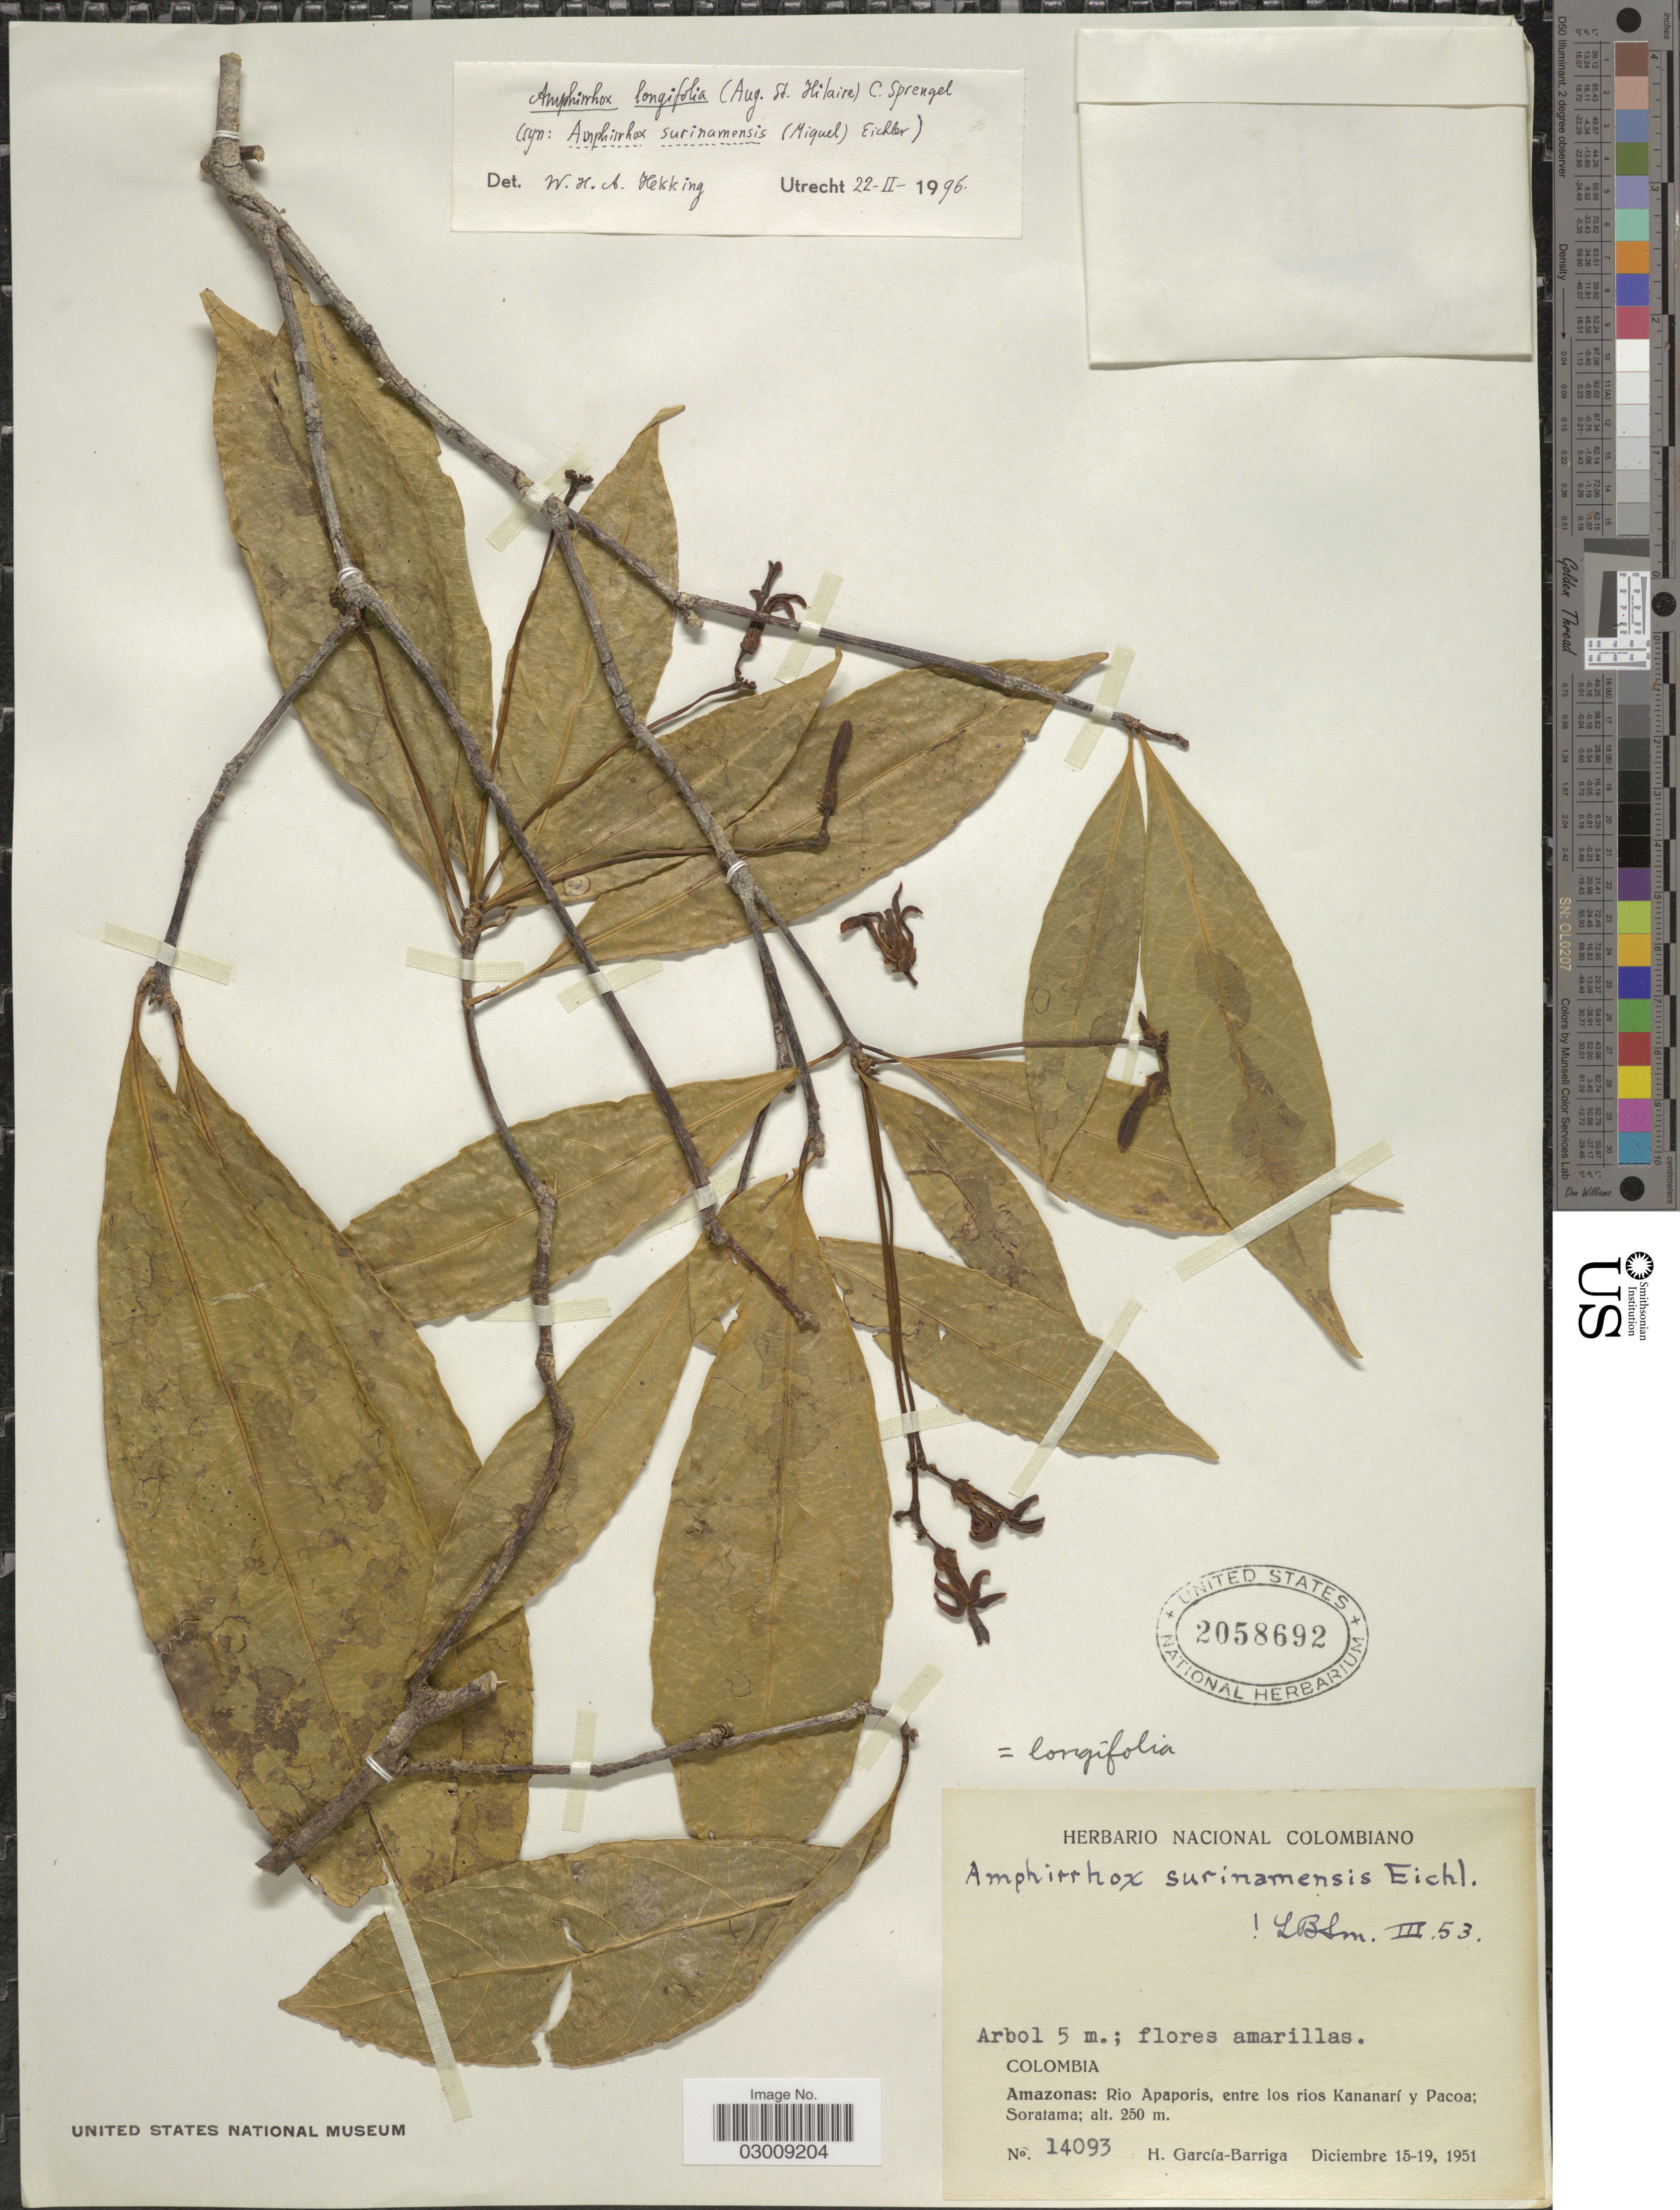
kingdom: Plantae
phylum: Tracheophyta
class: Magnoliopsida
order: Malpighiales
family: Violaceae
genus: Amphirrhox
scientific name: Amphirrhox longifolia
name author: (A. St.-Hil.) Spreng.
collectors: H. García Barriga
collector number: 14093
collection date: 1951-12-15/1951-12-19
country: Colombia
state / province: Amazônas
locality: Rio Apaporis, entre los rios Kananarí y Pacoa; Soratama.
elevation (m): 250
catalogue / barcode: US 2058692